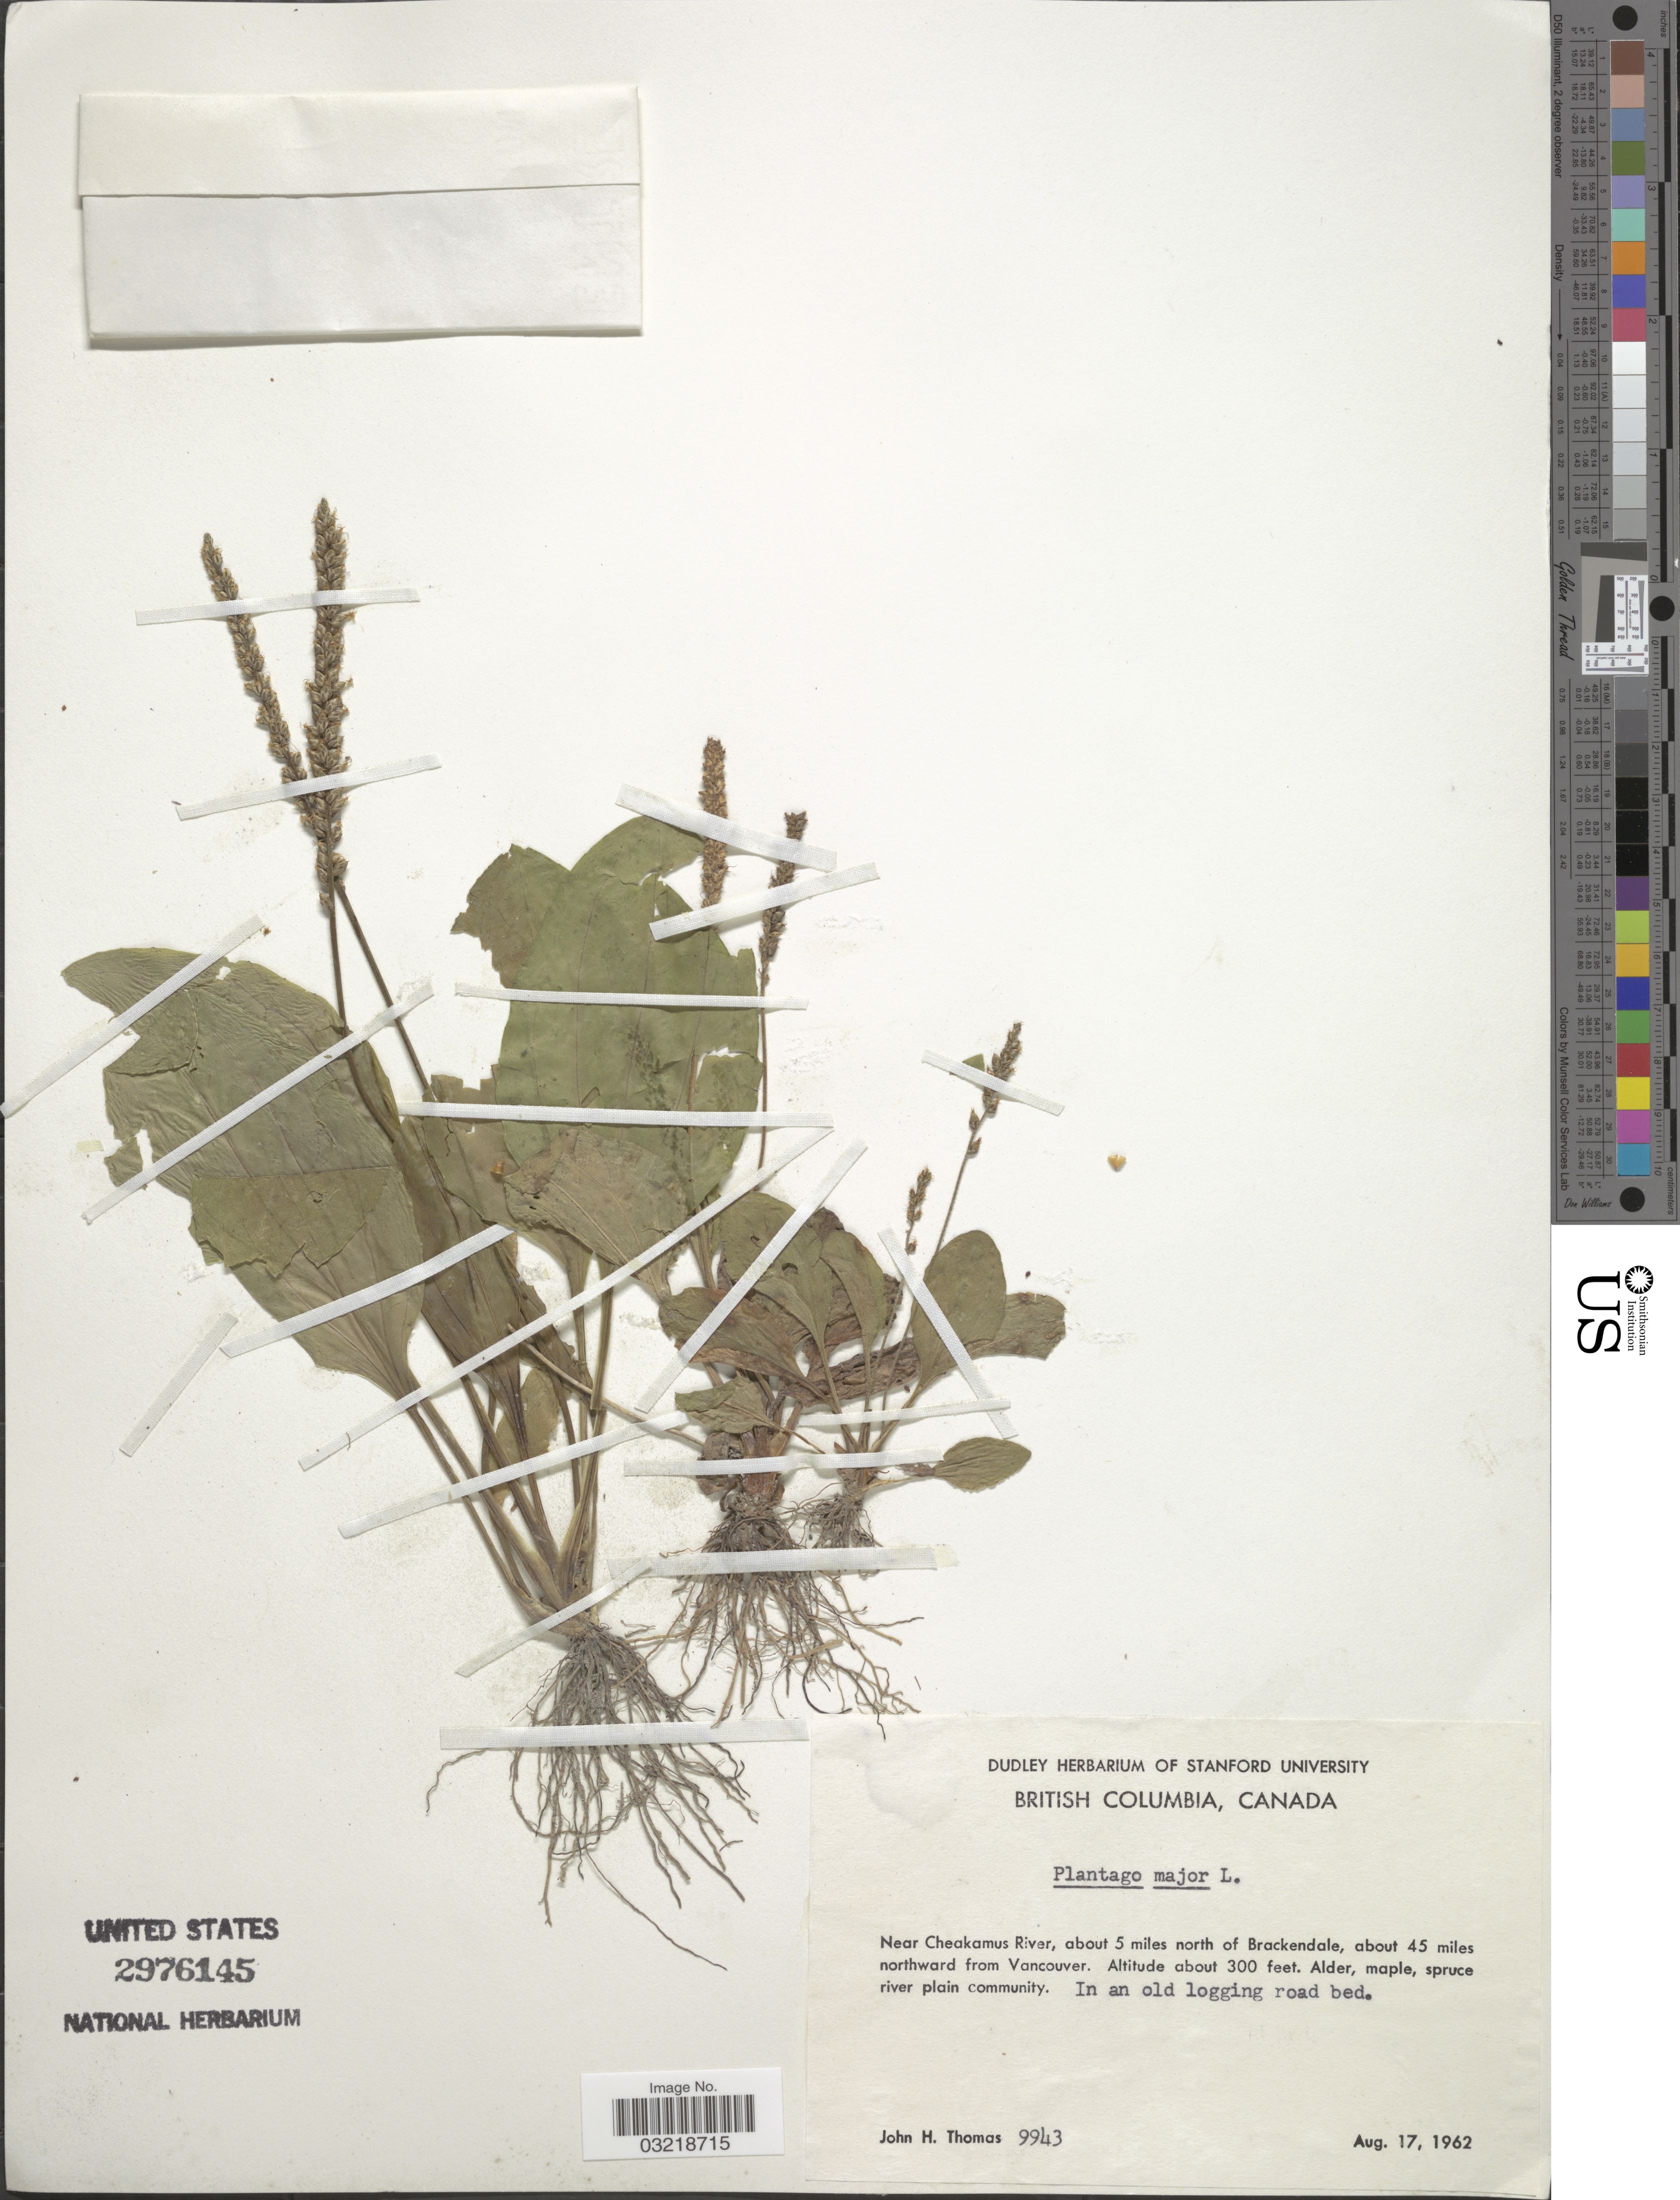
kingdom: Plantae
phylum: Tracheophyta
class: Magnoliopsida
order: Lamiales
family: Plantaginaceae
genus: Plantago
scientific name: Plantago major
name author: L.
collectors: J. H. Thomas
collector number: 9943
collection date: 1962-08-17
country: Canada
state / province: British Columbia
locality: Near Cheakamus River, about 5 miles north of Brackendale, about 45 miles northward from Vancouver.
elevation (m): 91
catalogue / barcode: US 2976145